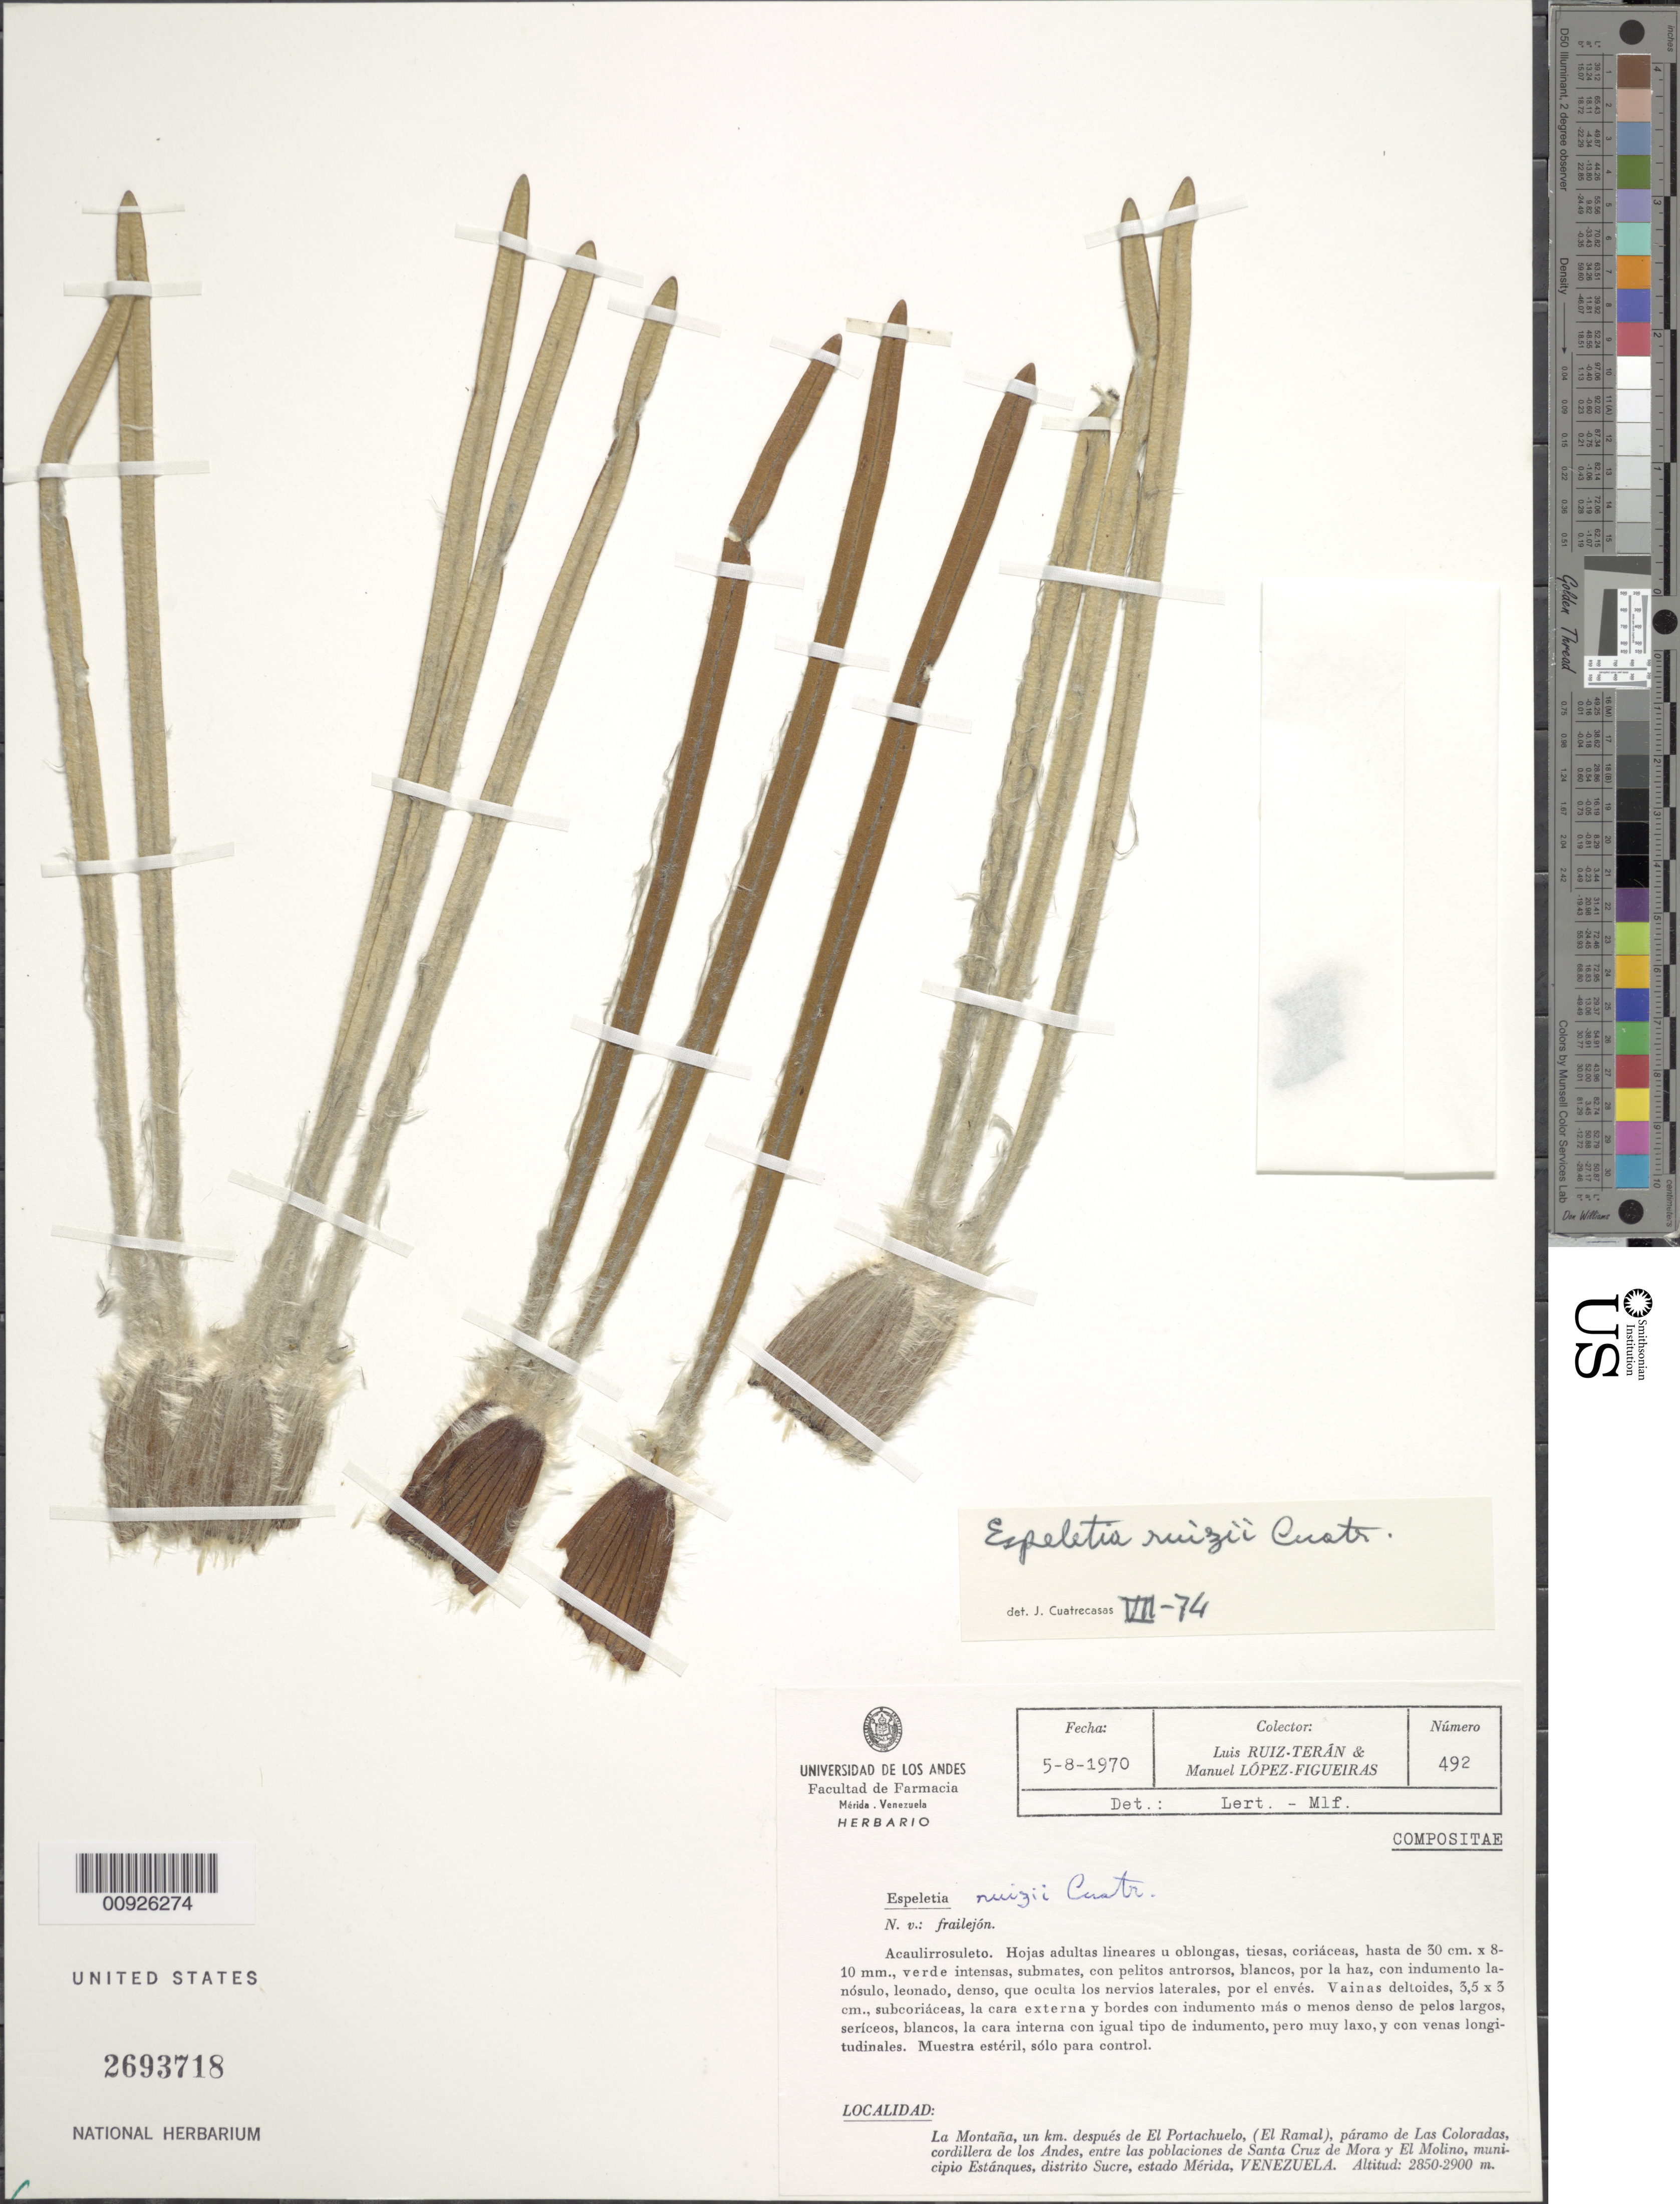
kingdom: Plantae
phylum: Tracheophyta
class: Magnoliopsida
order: Asterales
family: Asteraceae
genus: Ruilopezia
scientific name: Ruilopezia ruizii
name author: (Cuatrec.) Cuatrec.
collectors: L. E. Ruíz-Terán & M. López Figueiras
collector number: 492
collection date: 1970-08-05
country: Venezuela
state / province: Mérida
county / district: Sucre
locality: P. de las Coloradas. La Montaña, 1 km después del Portachuelo, (El ramal), entre las poblaciones de Santa Cruz de Mora y el Molino, M. Estanques.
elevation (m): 2850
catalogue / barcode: US 2693718